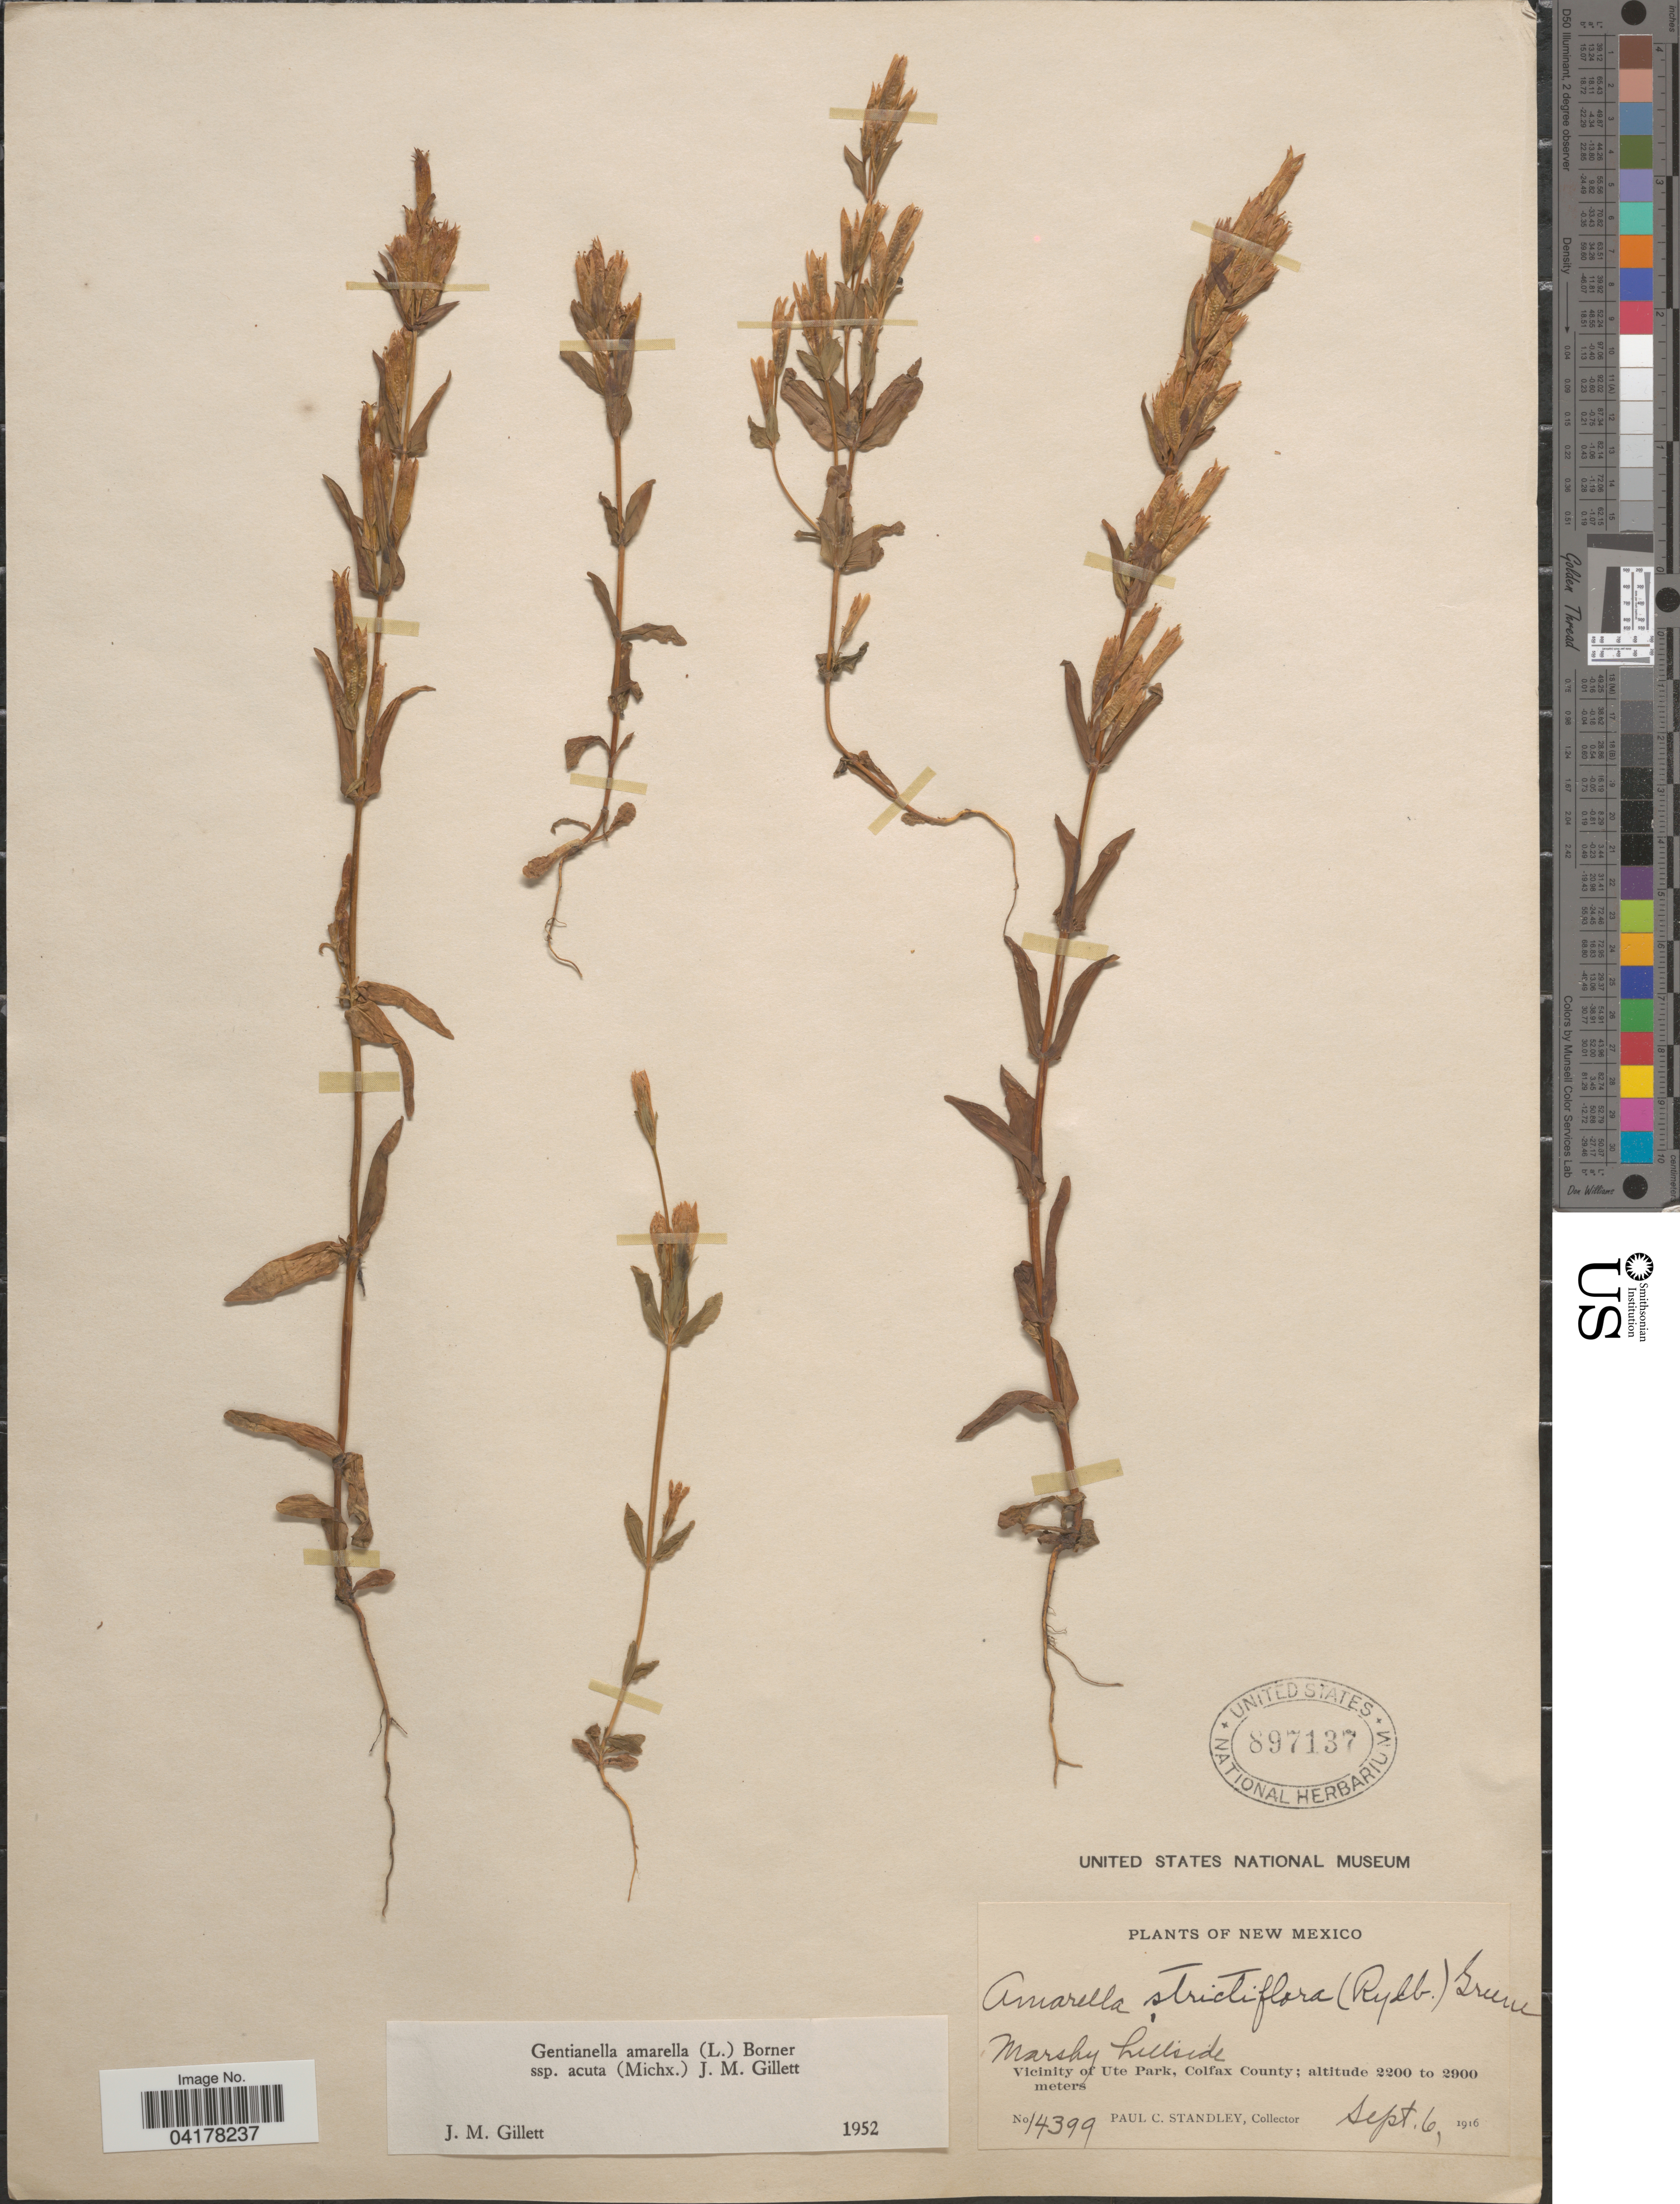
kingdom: Plantae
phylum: Tracheophyta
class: Magnoliopsida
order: Gentianales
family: Gentianaceae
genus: Gentianella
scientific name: Gentianella amarella subsp. acuta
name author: (Michx.) J.M. Gillett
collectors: P. C. Standley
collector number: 14399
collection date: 1916-09-06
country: United States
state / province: New Mexico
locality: Marshy hillside. Vicinity of Ute Park, Colfax County.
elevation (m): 2200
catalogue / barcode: US 897137